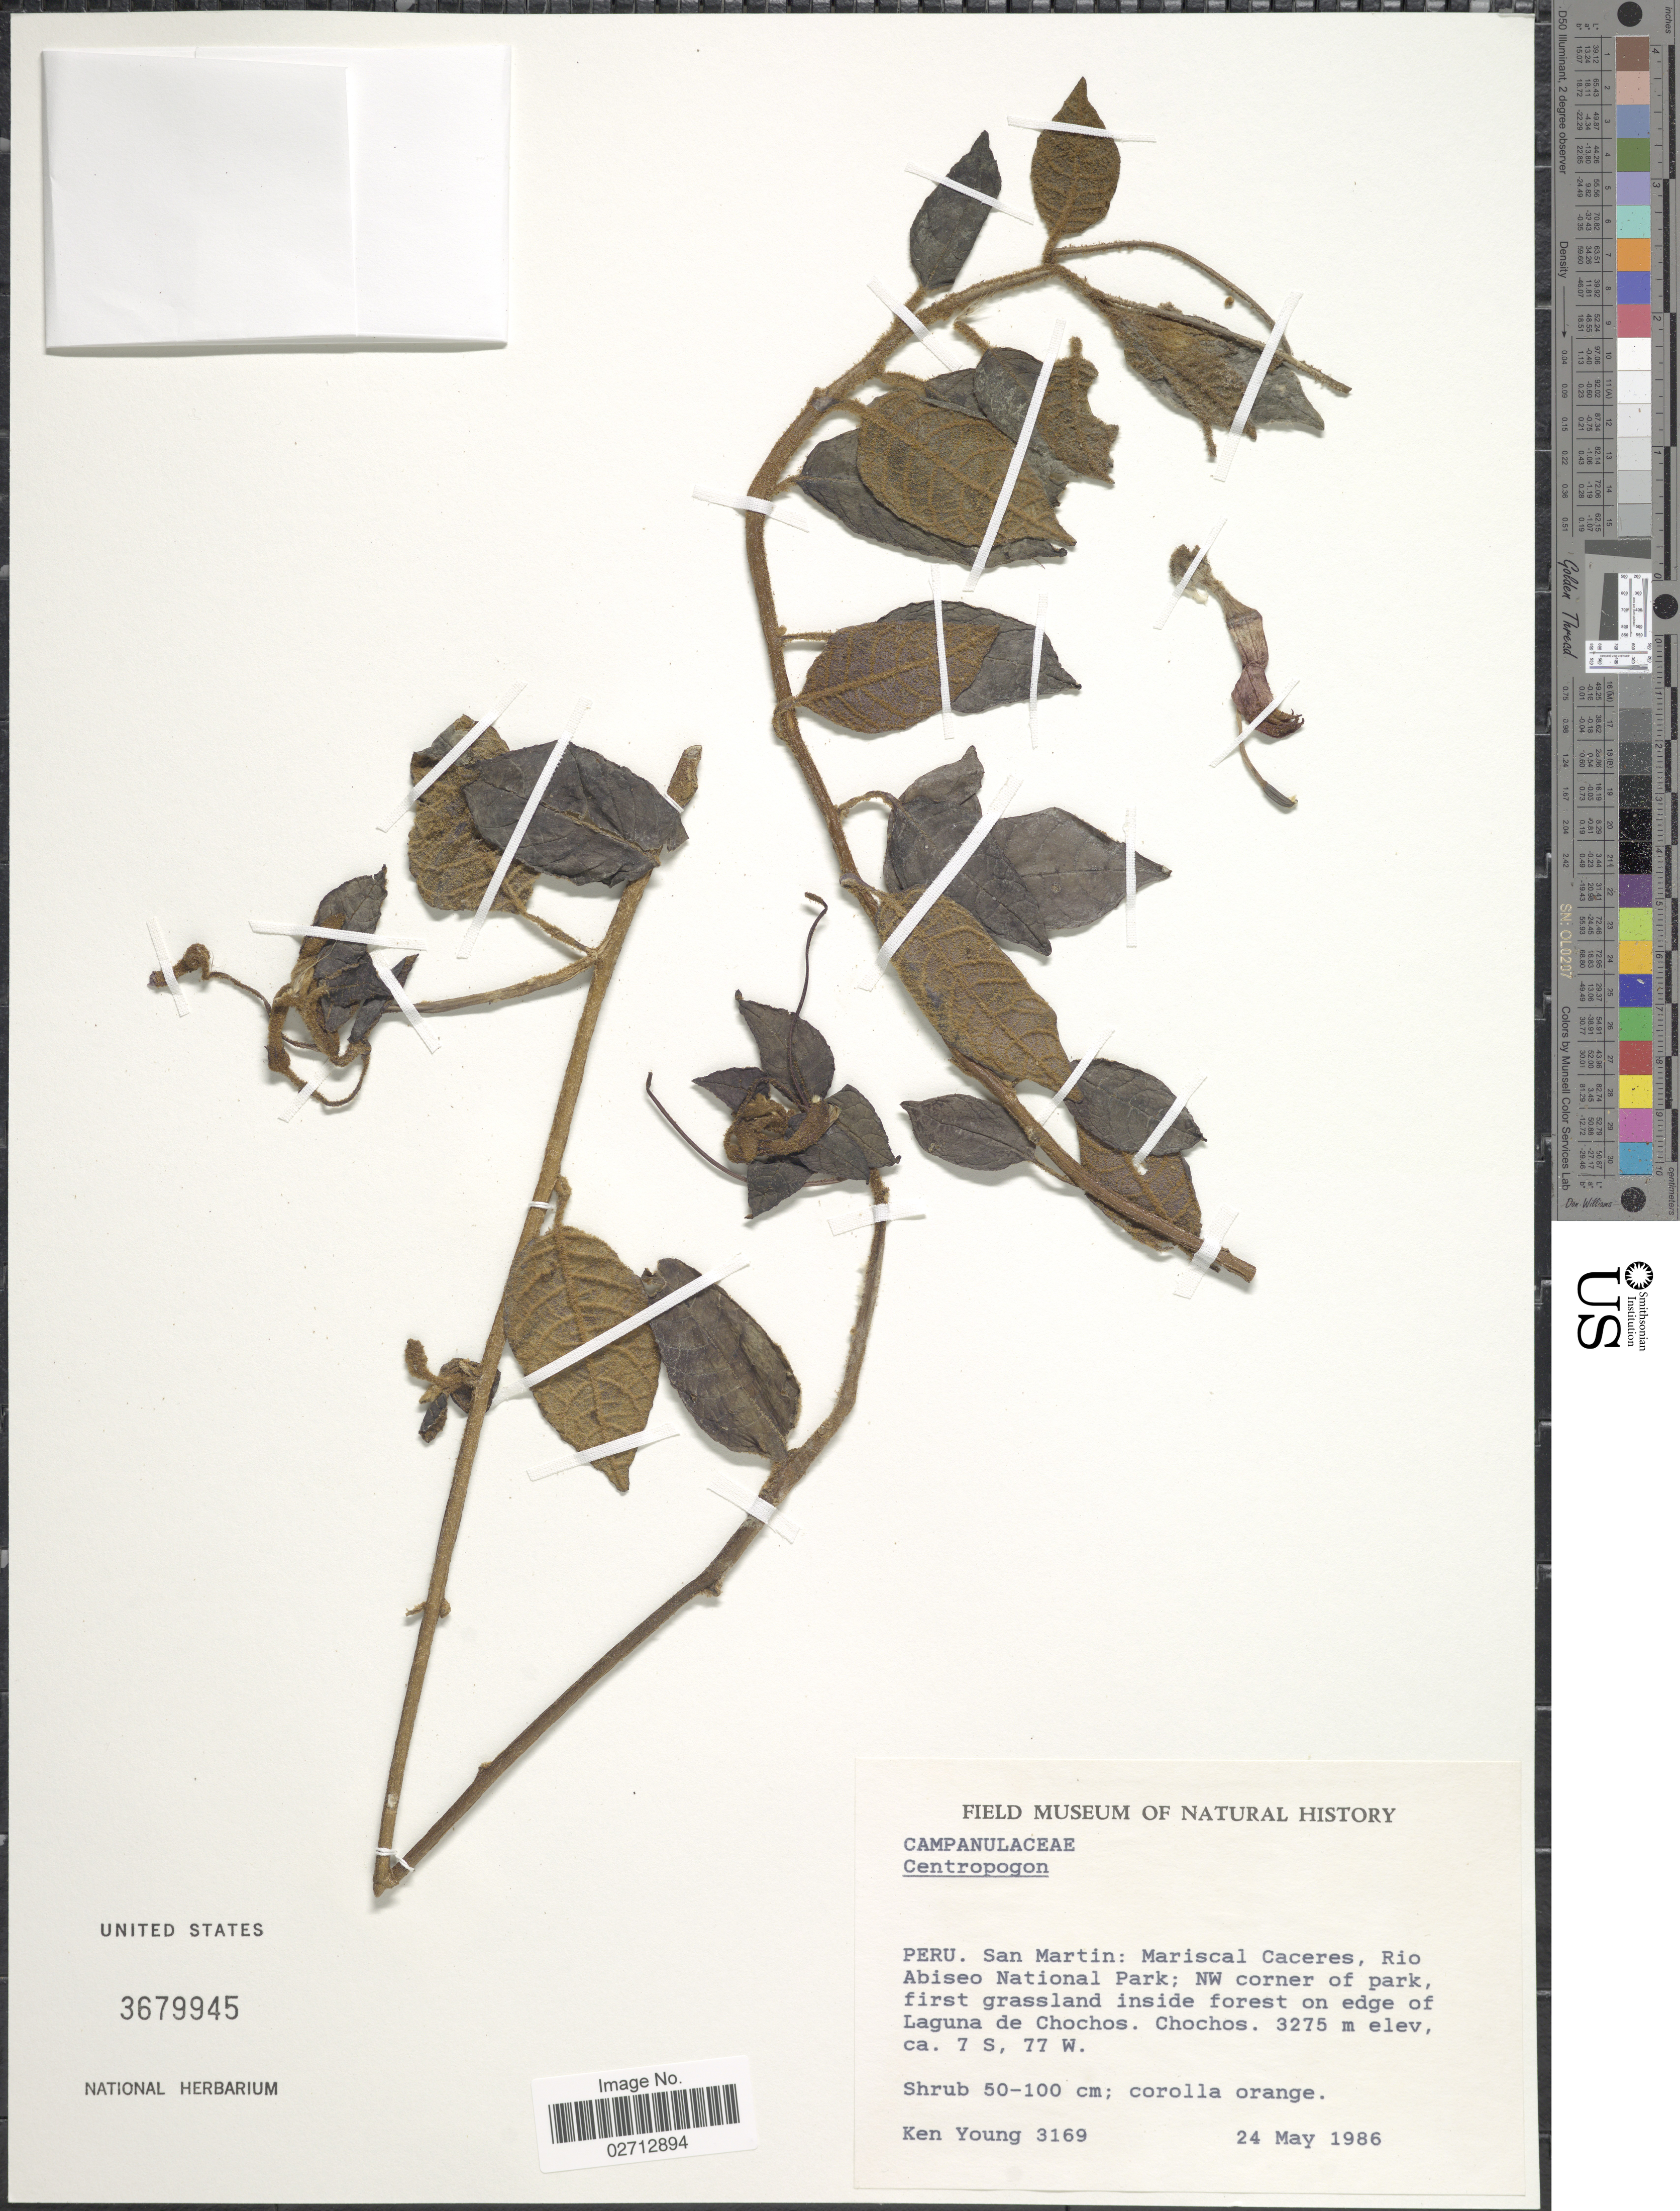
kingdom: Plantae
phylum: Tracheophyta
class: Magnoliopsida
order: Asterales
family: Campanulaceae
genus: Centropogon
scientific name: Centropogon sp.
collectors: K. Young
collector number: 3169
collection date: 1986-05-24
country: Peru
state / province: San Martín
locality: Mariscal Caceres, Rio Abiseo National Park; NW corner of park, on edge of Laguna de Chochos. Chochos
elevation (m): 3275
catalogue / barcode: US 3679945